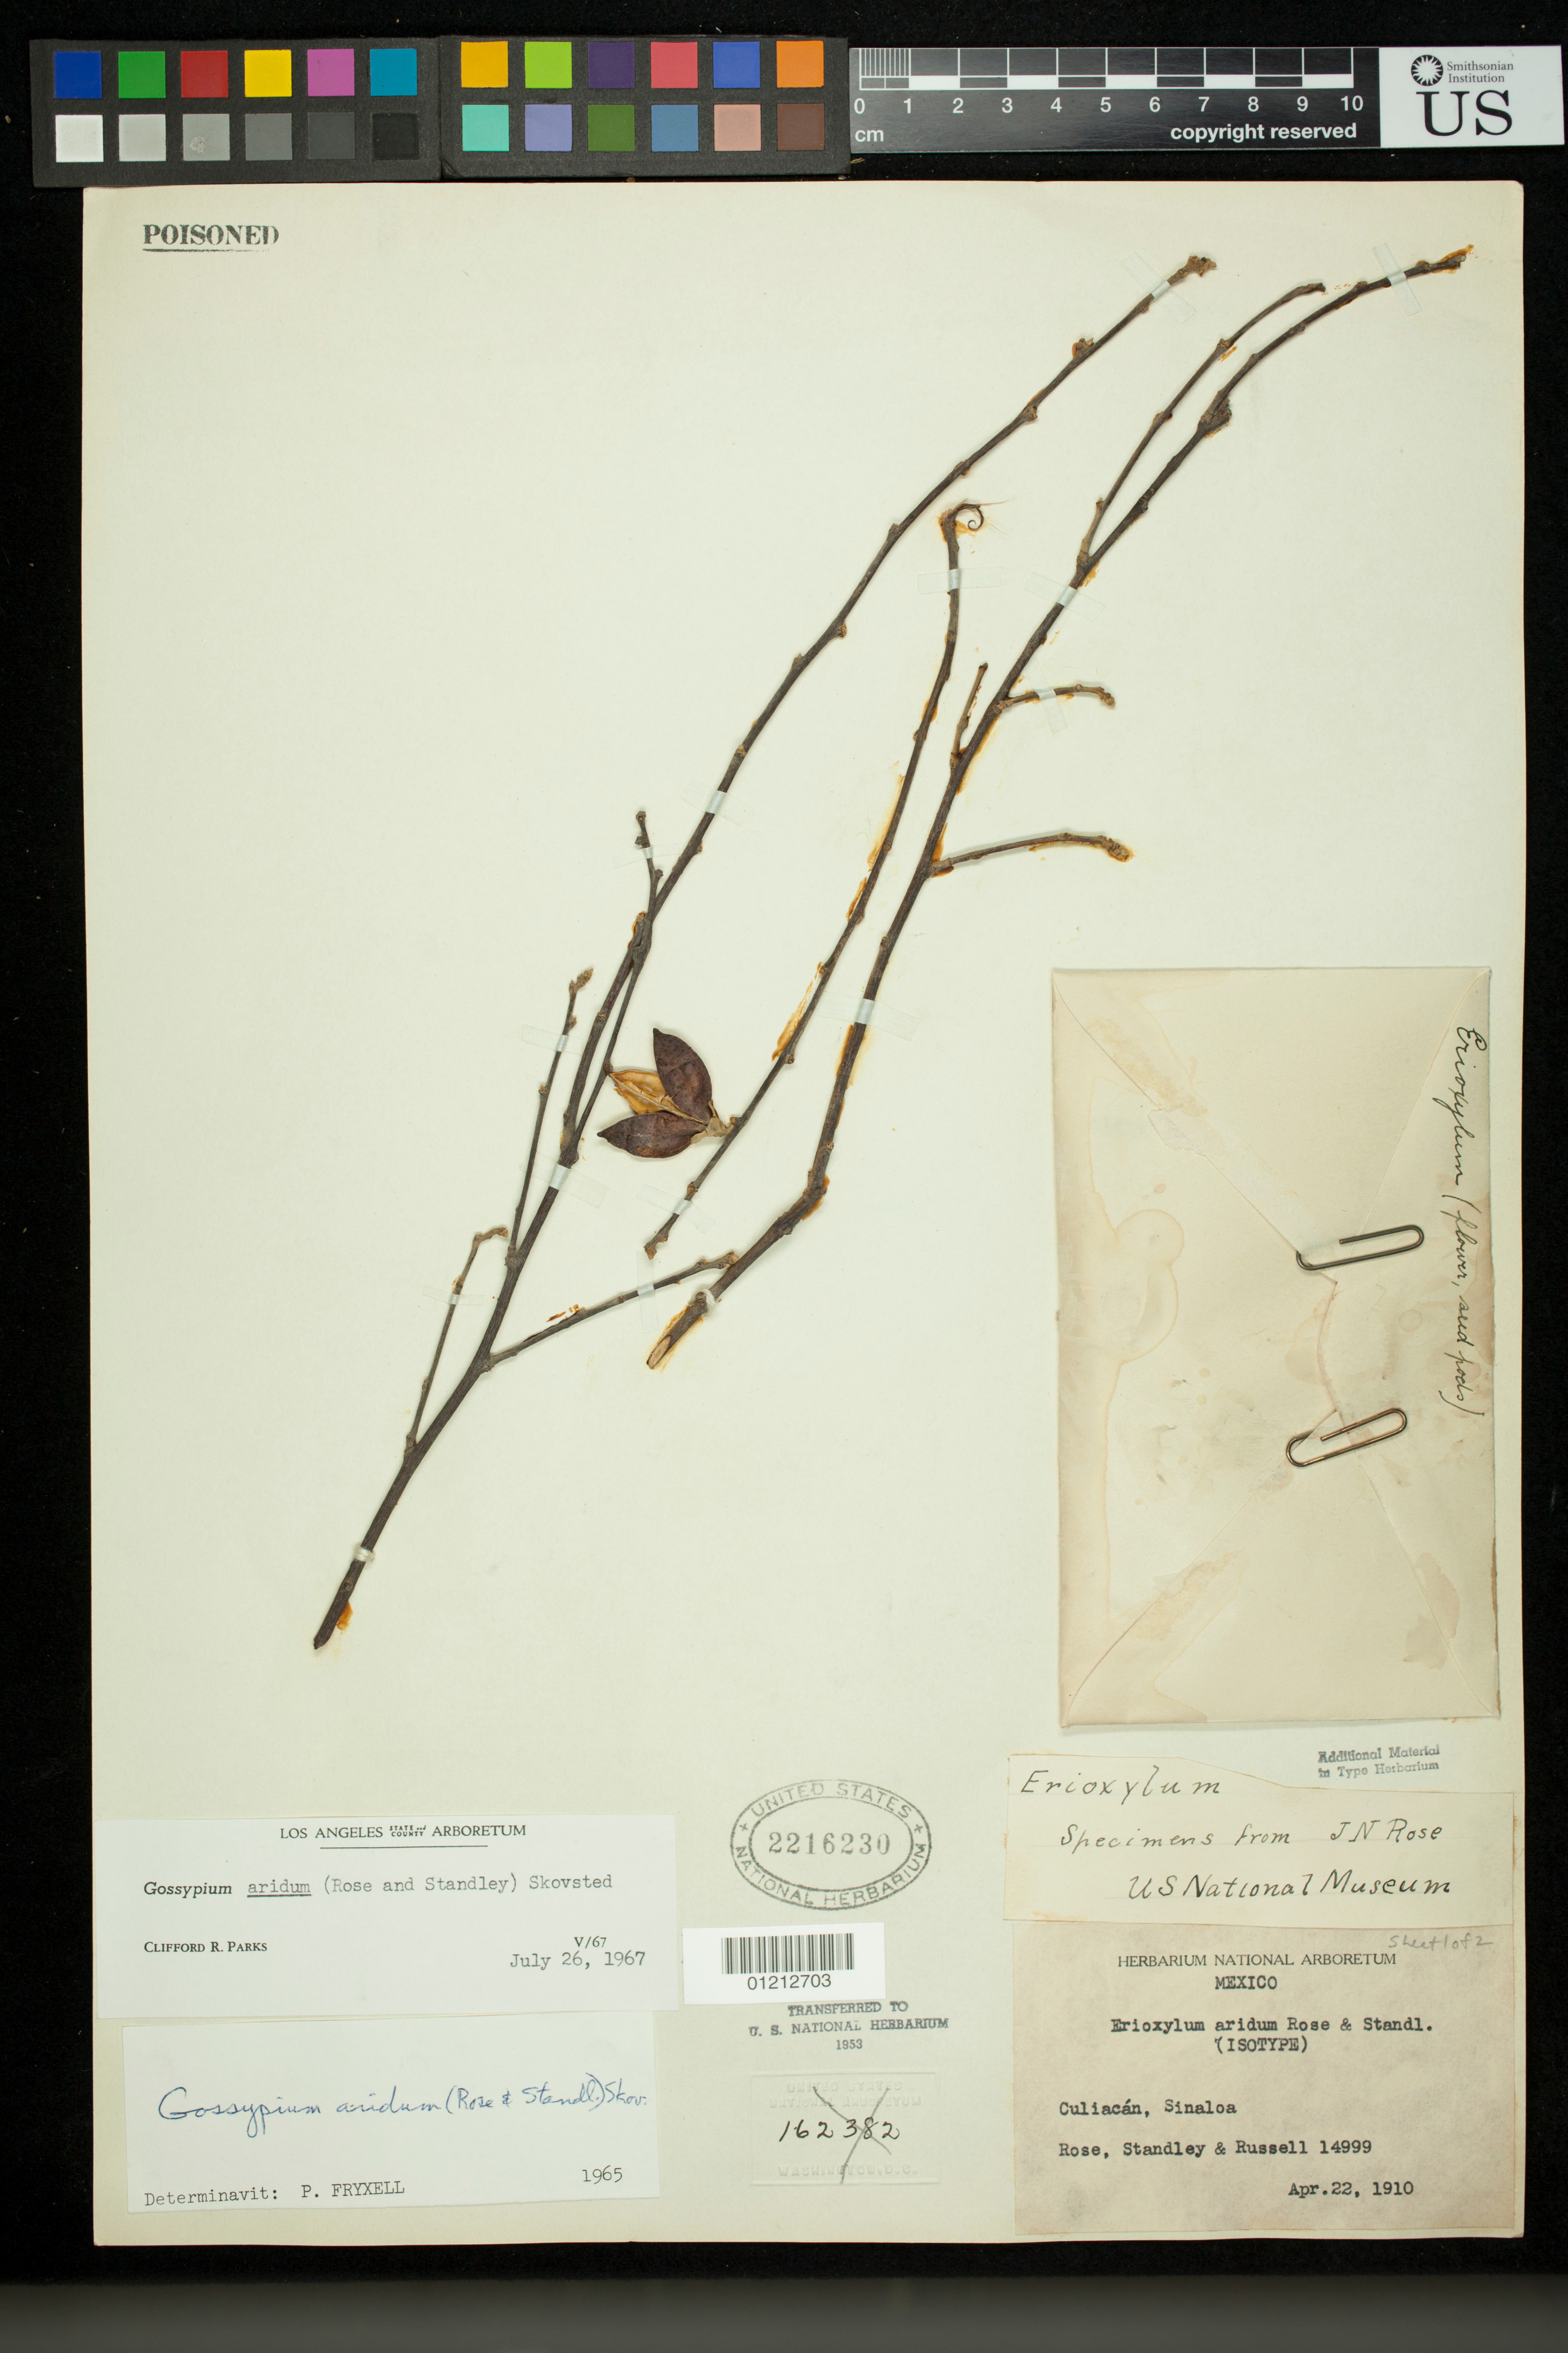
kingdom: Plantae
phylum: Tracheophyta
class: Magnoliopsida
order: Malvales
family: Malvaceae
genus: Erioxylum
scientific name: Erioxylum aridum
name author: Rose & Standl.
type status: Isotype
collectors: J. N. Rose, P. C. Standley & P. G. Russell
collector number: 14999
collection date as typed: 22 Apr 1910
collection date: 1910-04-22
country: Mexico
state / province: Sinaloa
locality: Vicinity of Culiacan, Sinaloa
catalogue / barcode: US 2216230